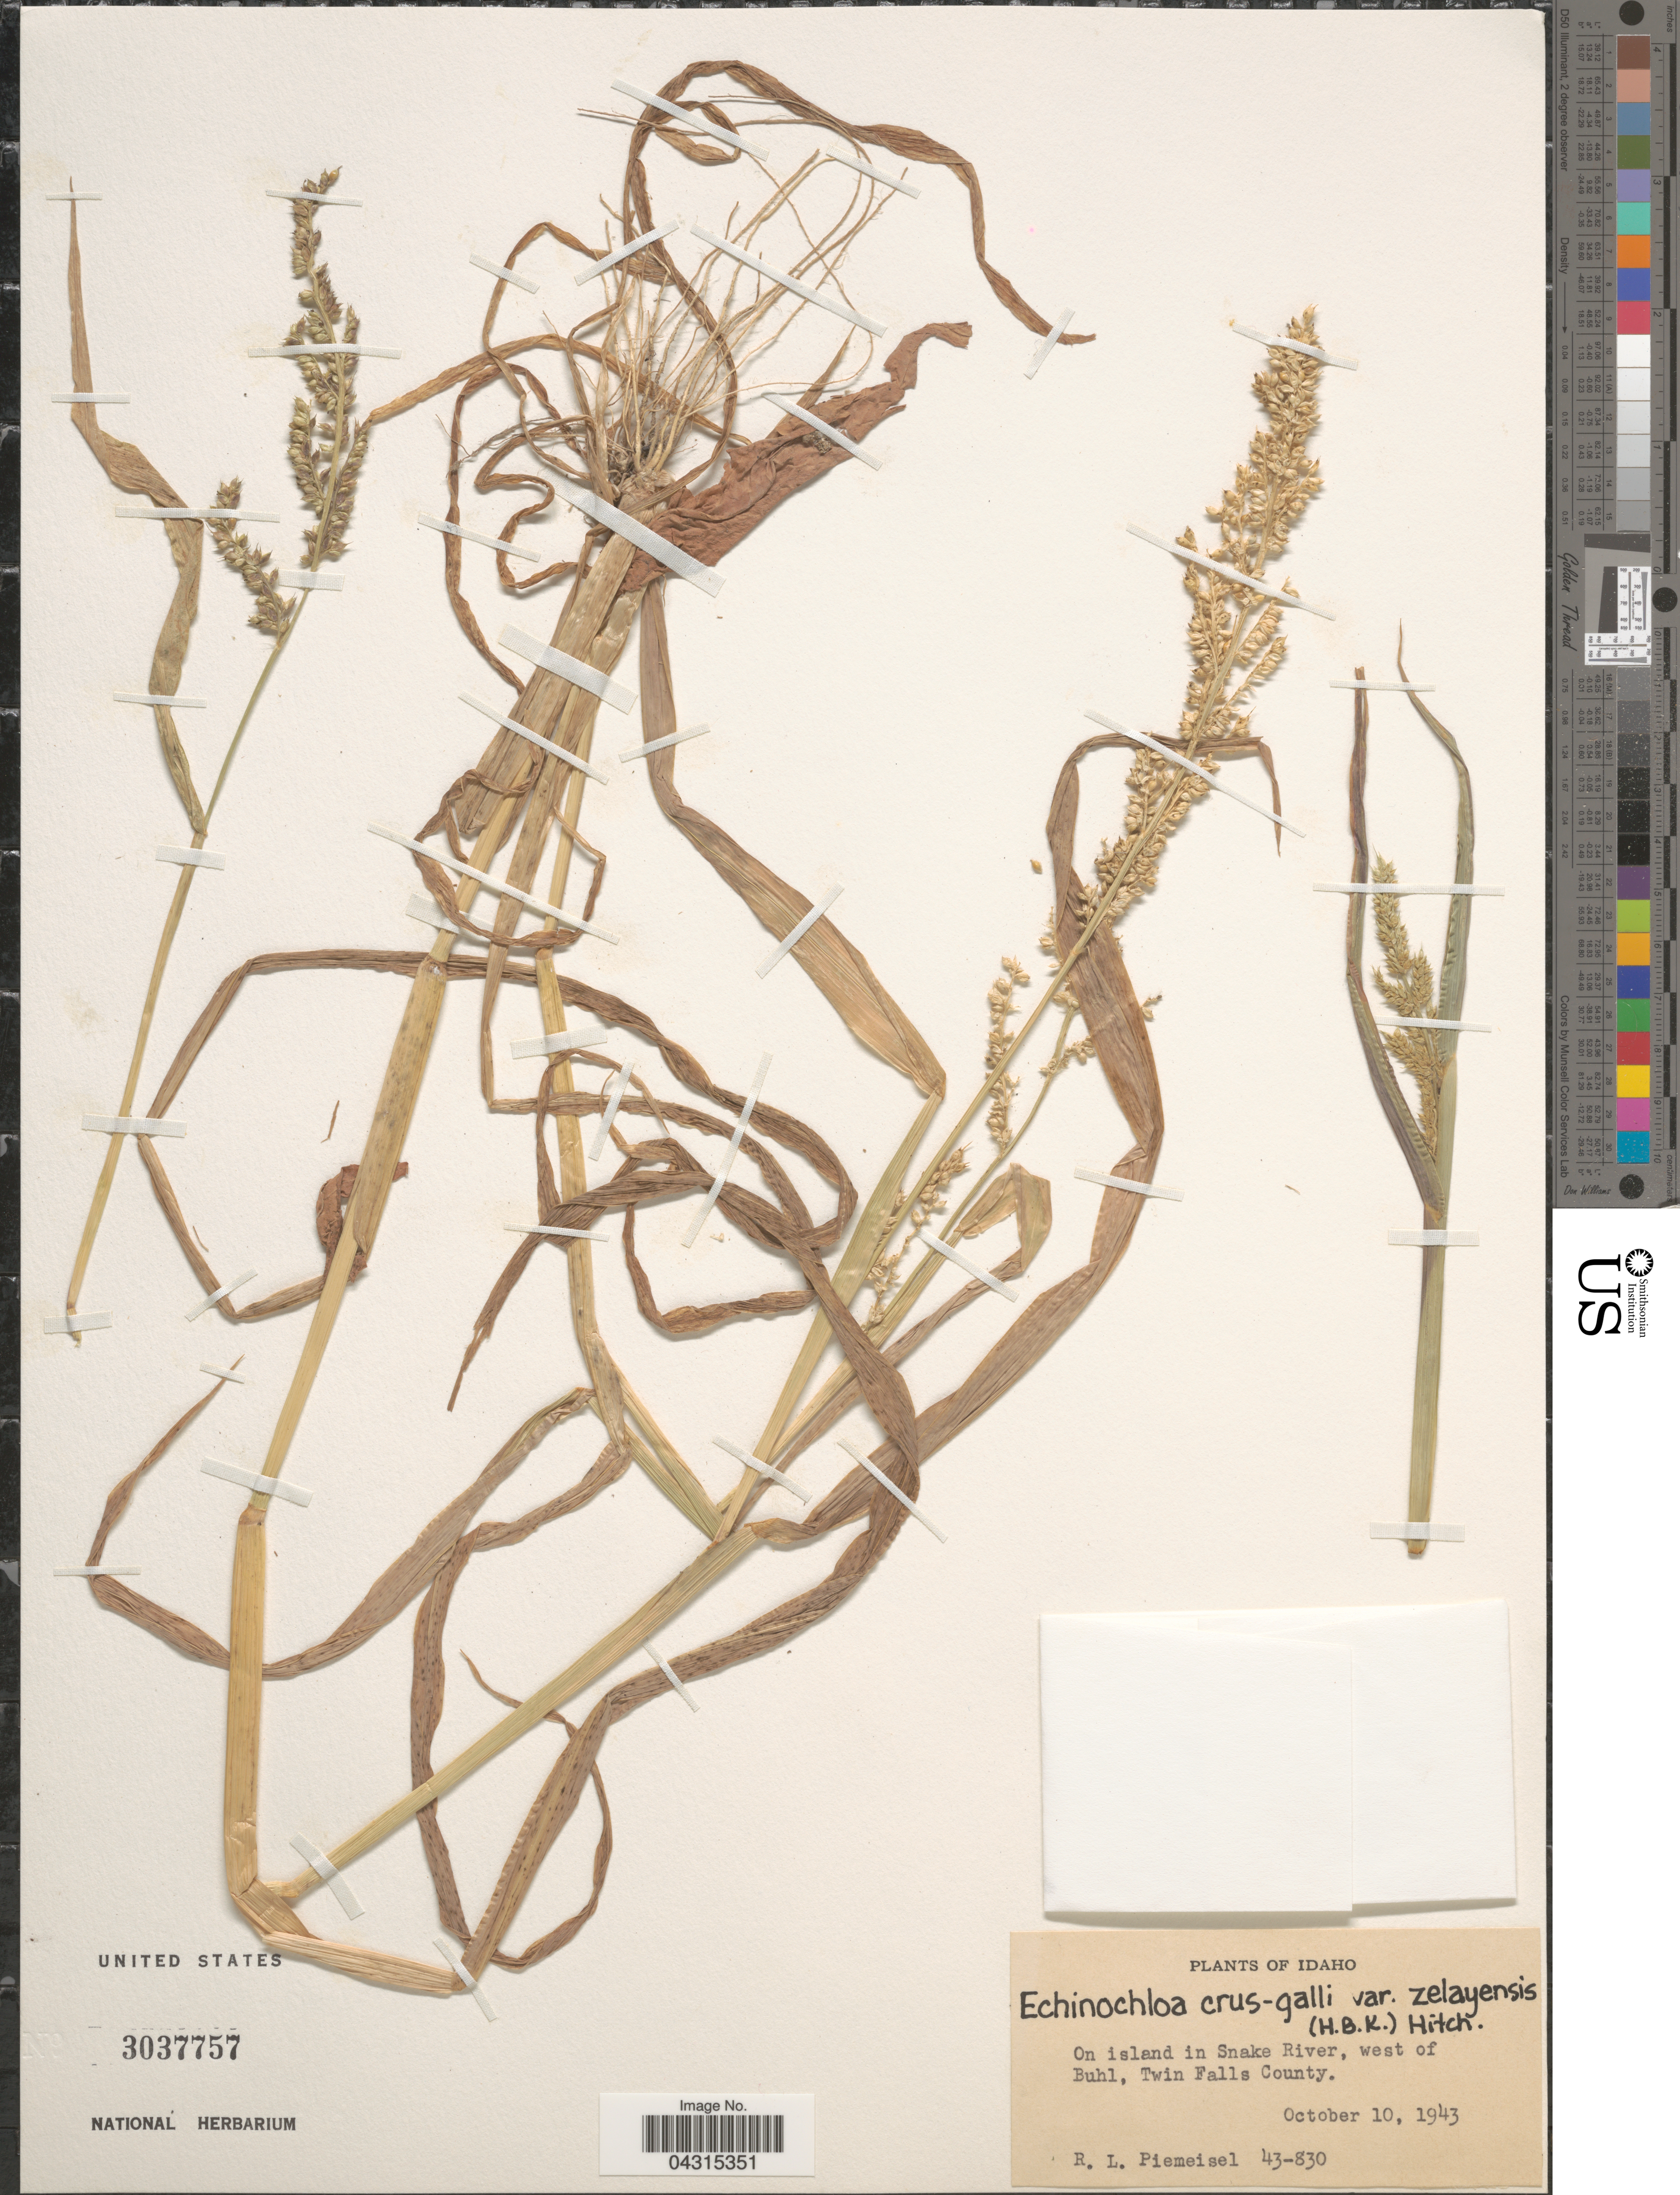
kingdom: Plantae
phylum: Tracheophyta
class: Liliopsida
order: Poales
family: Poaceae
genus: Echinochloa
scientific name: Echinochloa crus-galli var. zelayensis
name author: (Kunth) Hitchc.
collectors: R. L. Piemeisel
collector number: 43-830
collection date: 1943-10-10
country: United States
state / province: Idaho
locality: On island in Snake River, west of Buhl, Twin Falls County.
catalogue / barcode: US 3037757